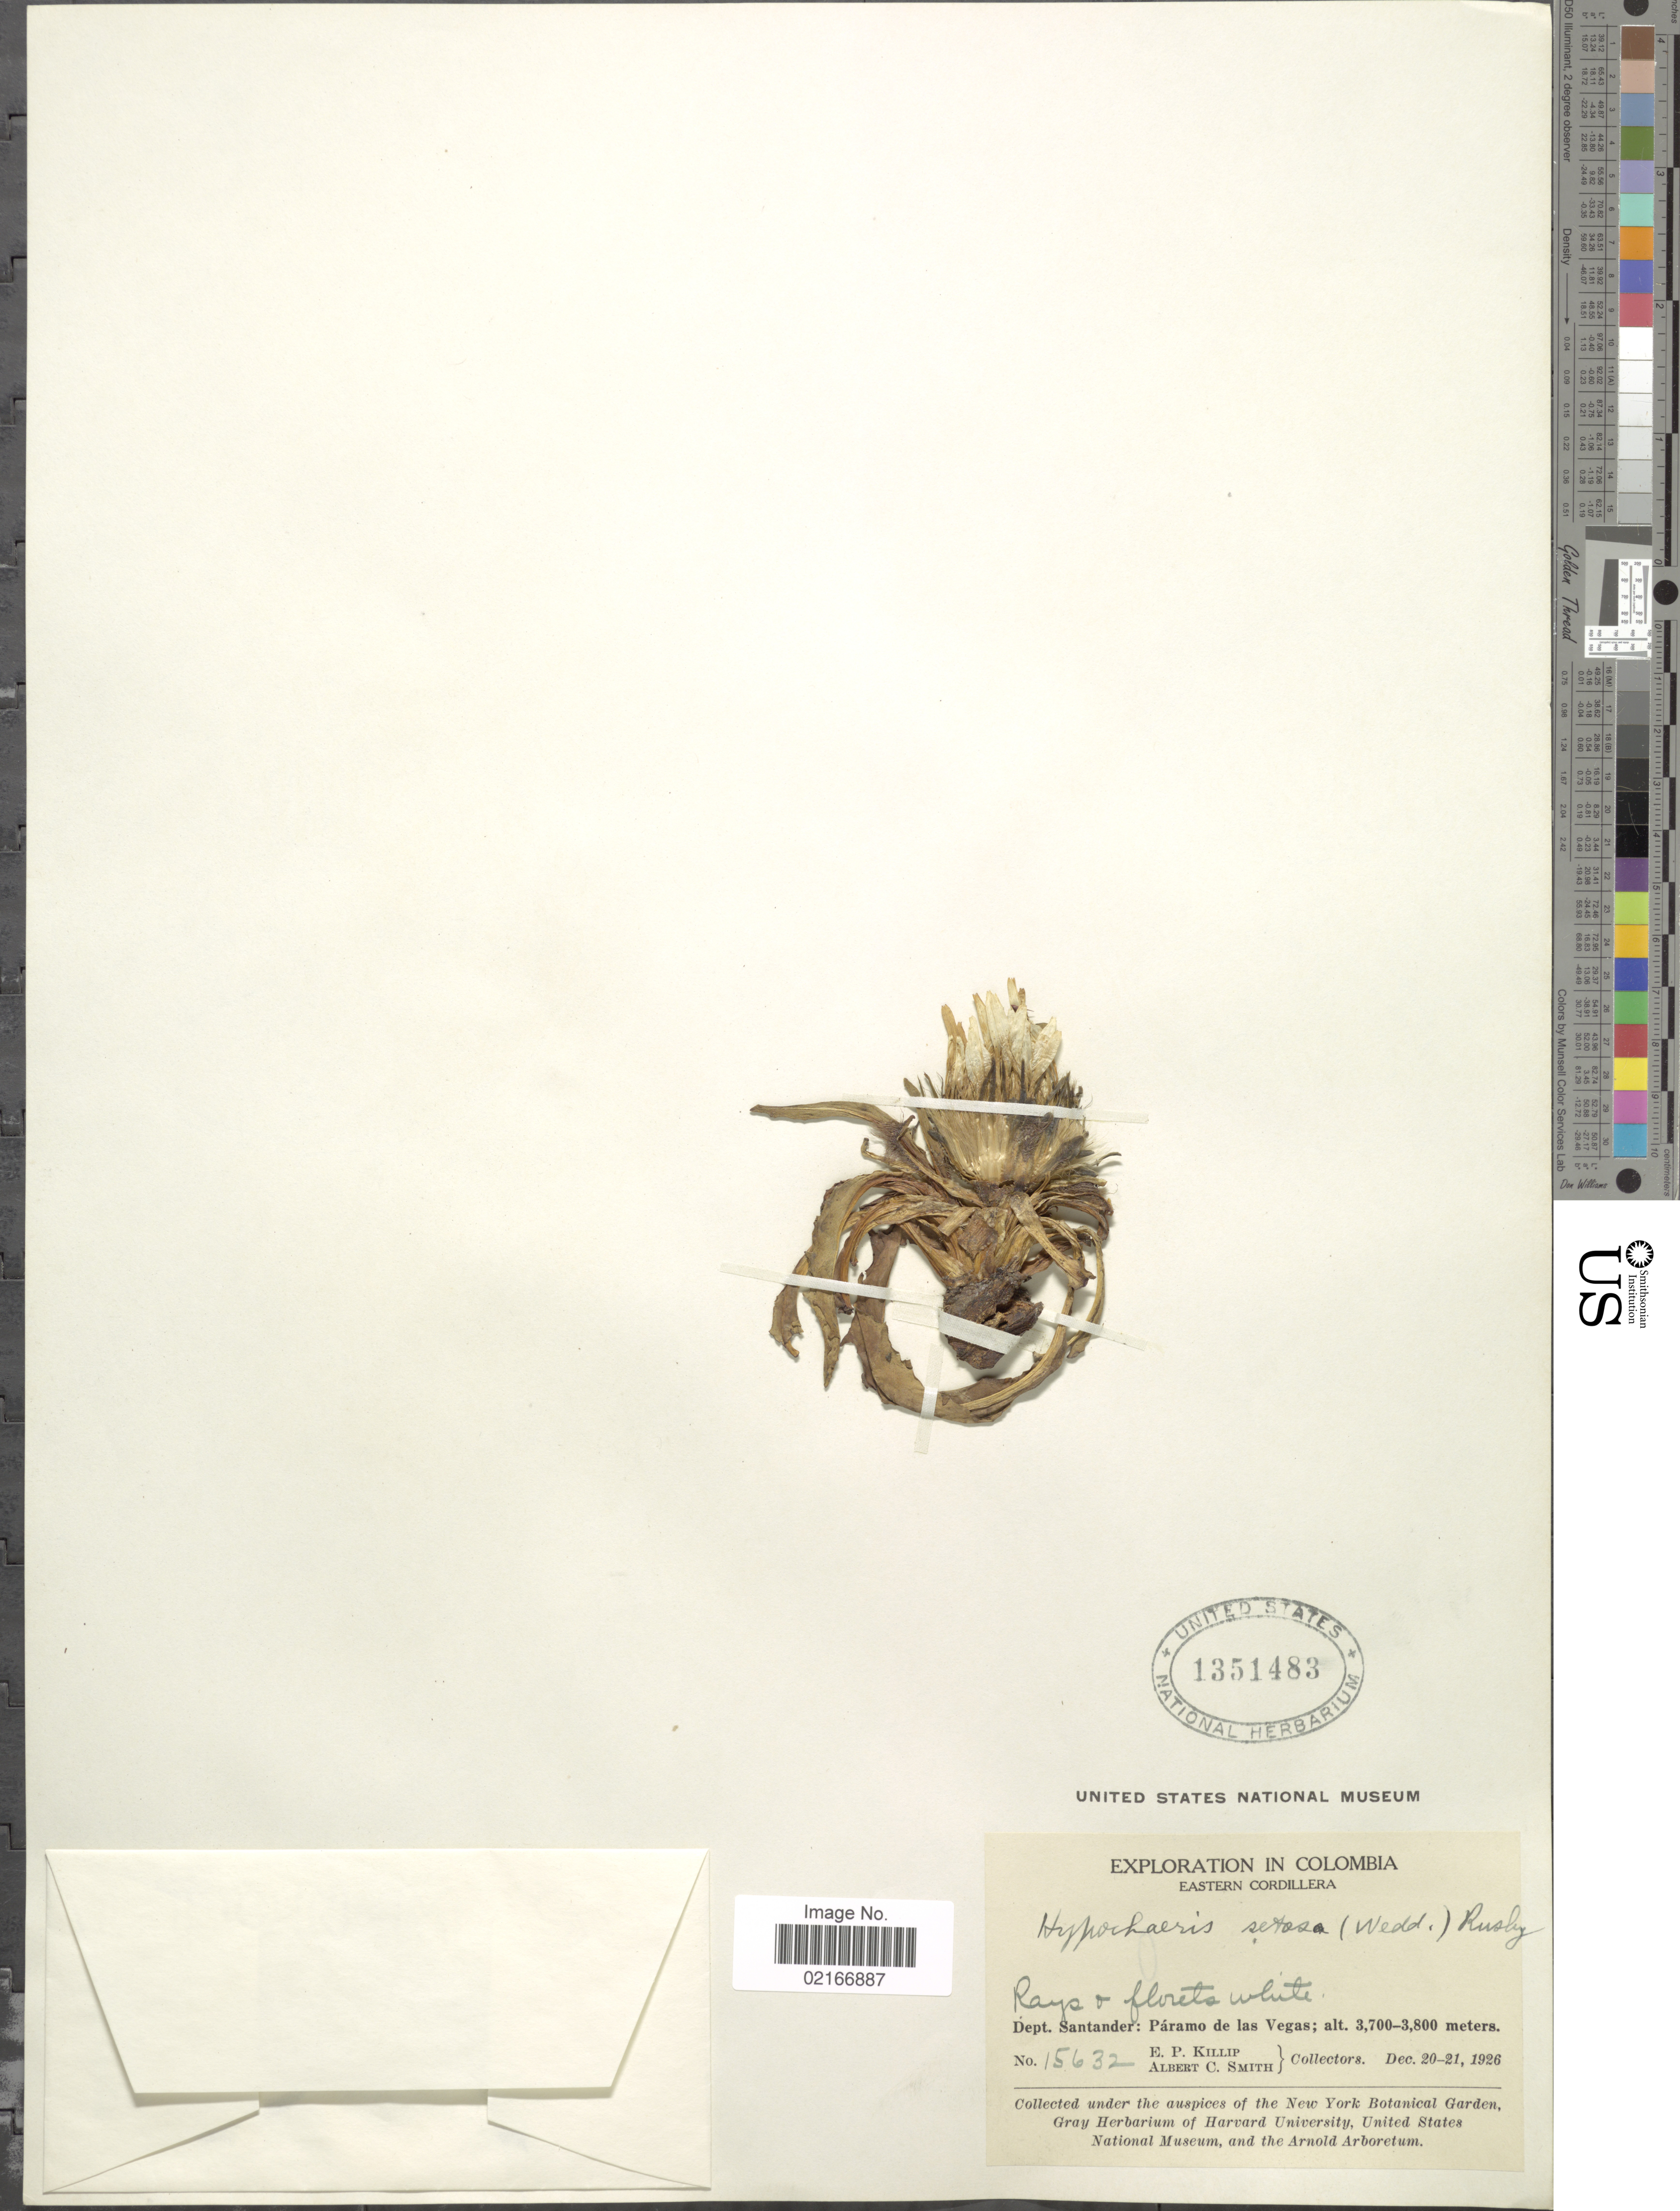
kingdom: Plantae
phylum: Tracheophyta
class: Magnoliopsida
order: Asterales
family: Asteraceae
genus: Hypochaeris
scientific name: Hypochaeris setosa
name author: Formánek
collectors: E. P. Killip & A. C. Smith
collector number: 15632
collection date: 1926-12-20/1926-12-21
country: Colombia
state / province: Santander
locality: Páramo de las Vegas. Eastern Cordillera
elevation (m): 3700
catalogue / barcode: US 1351483